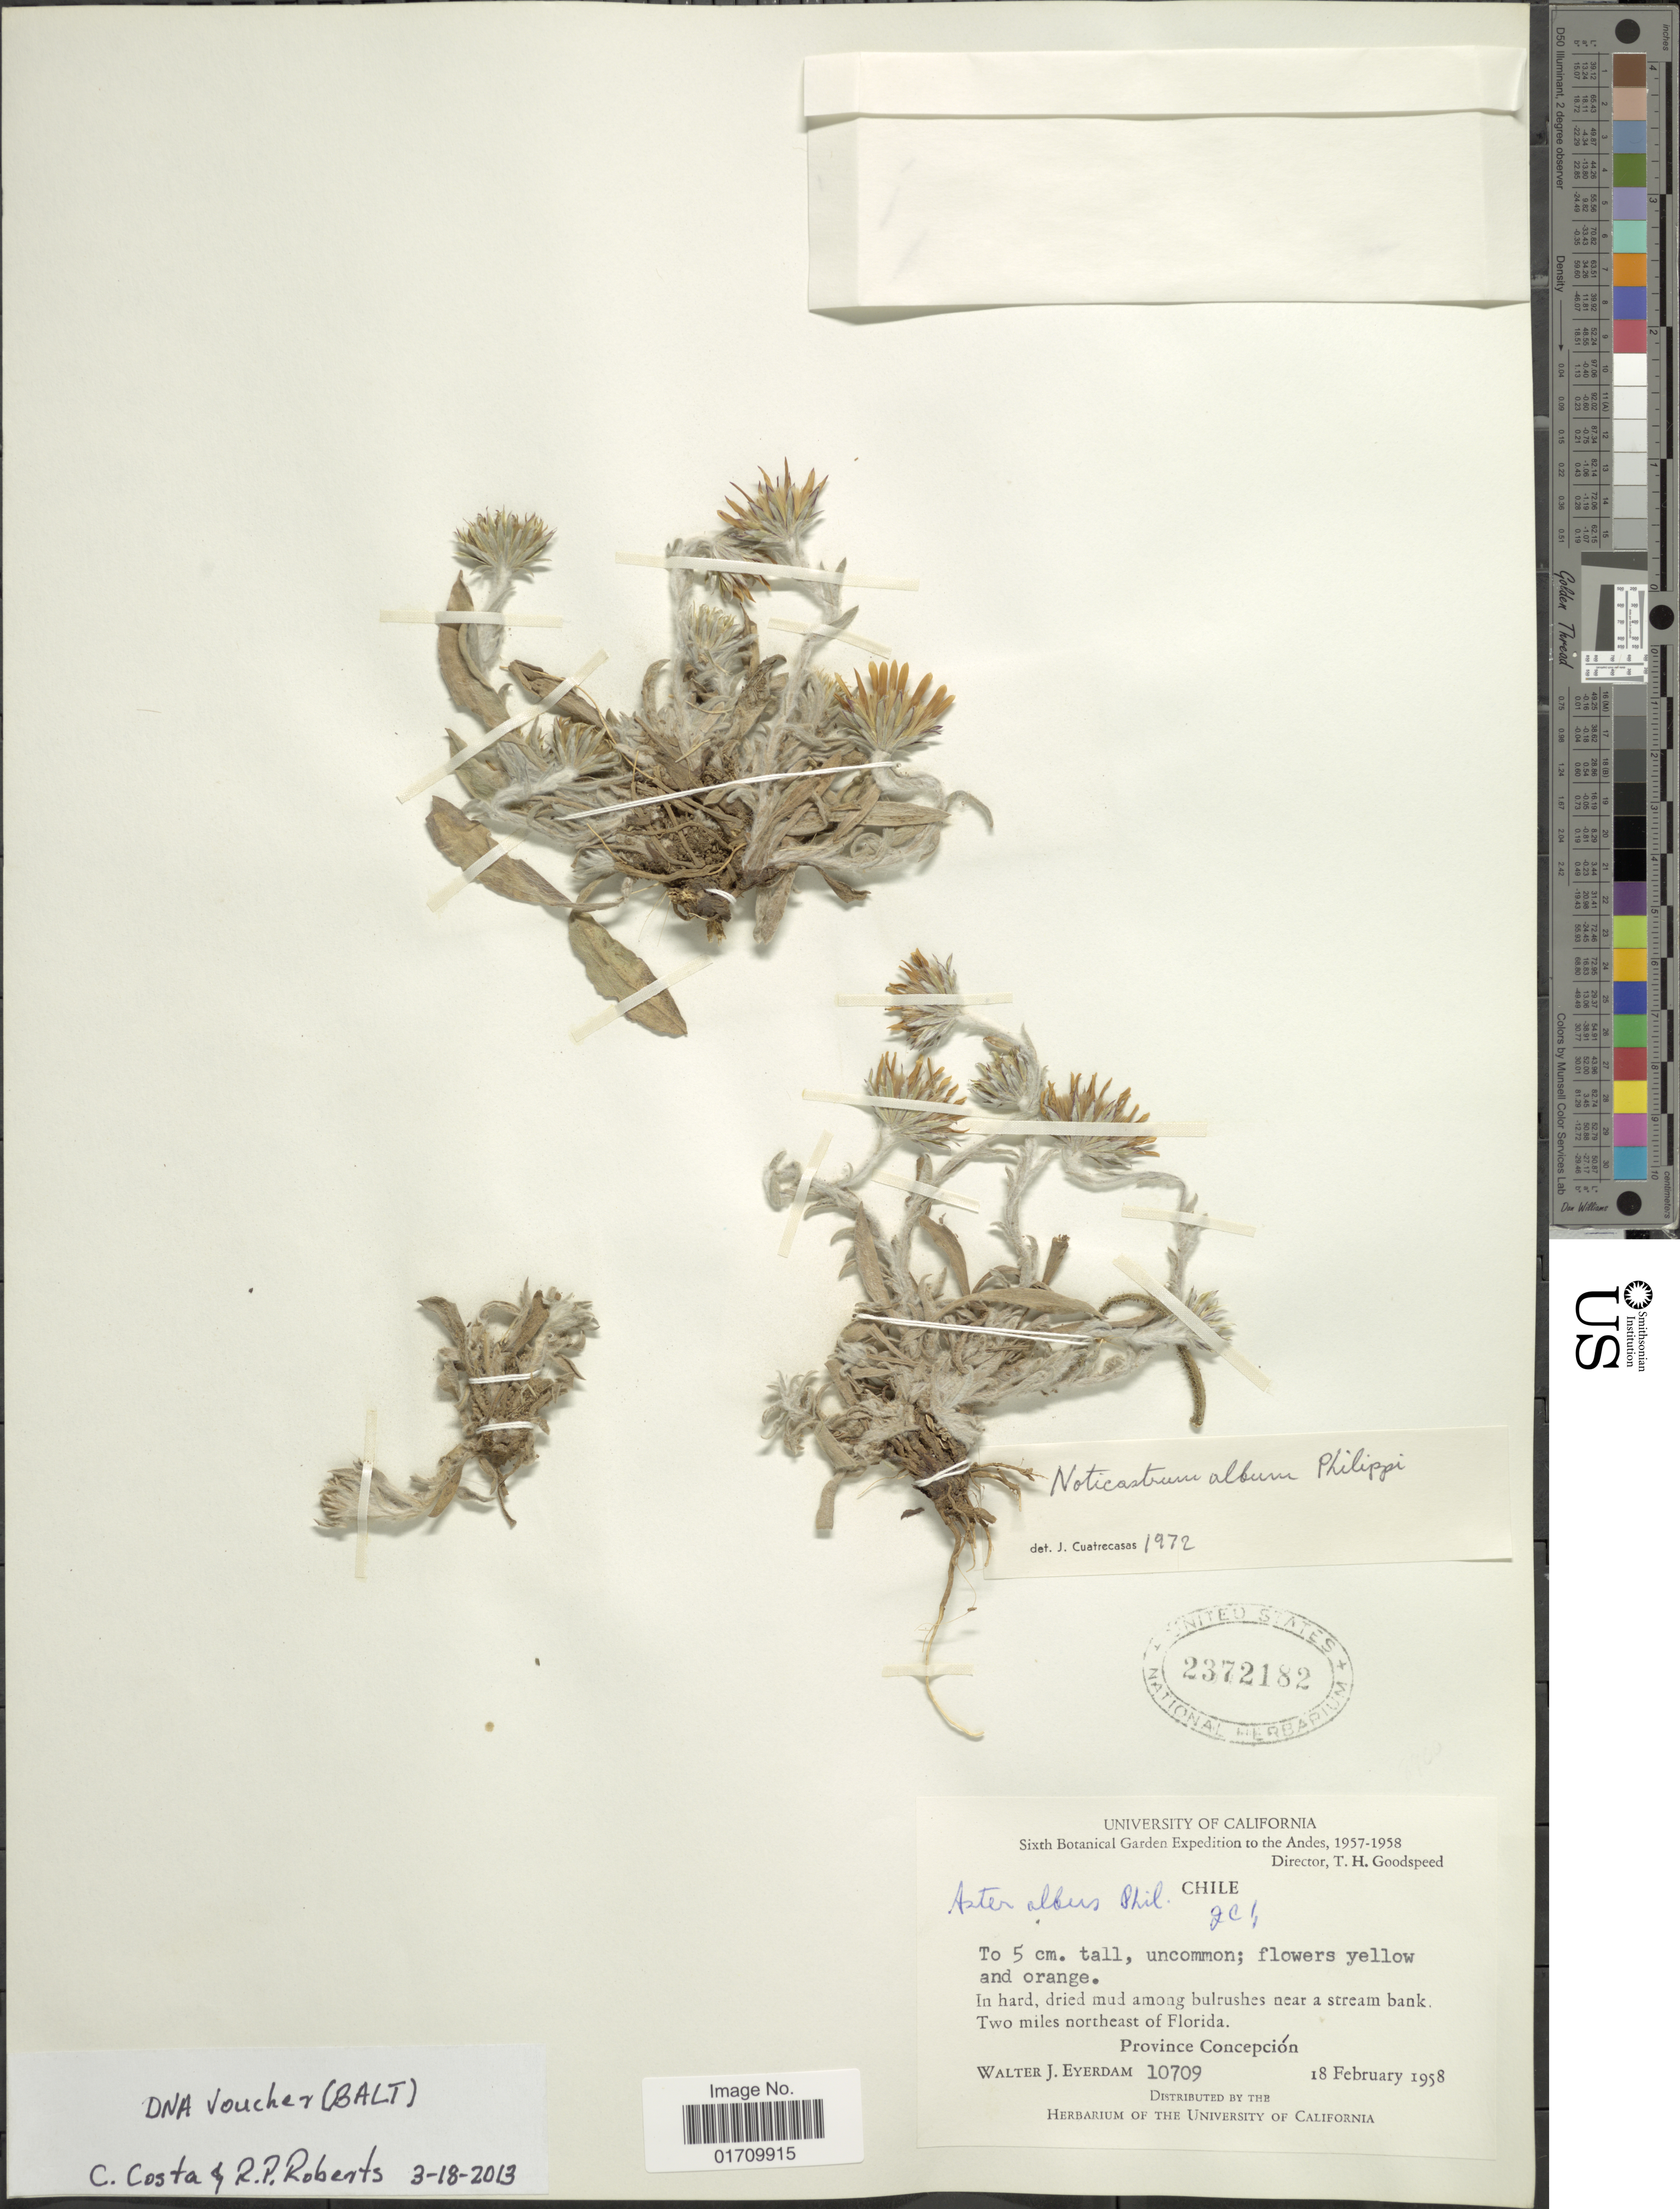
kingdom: Plantae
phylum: Tracheophyta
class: Magnoliopsida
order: Asterales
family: Asteraceae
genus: Noticastrum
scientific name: Noticastrum album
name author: Phil.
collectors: W. J. Eyerdam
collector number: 10709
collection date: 1958-02-18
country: Chile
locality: Andes, tow miles northeast of Florida, Province Concepcion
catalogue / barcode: US 2372182